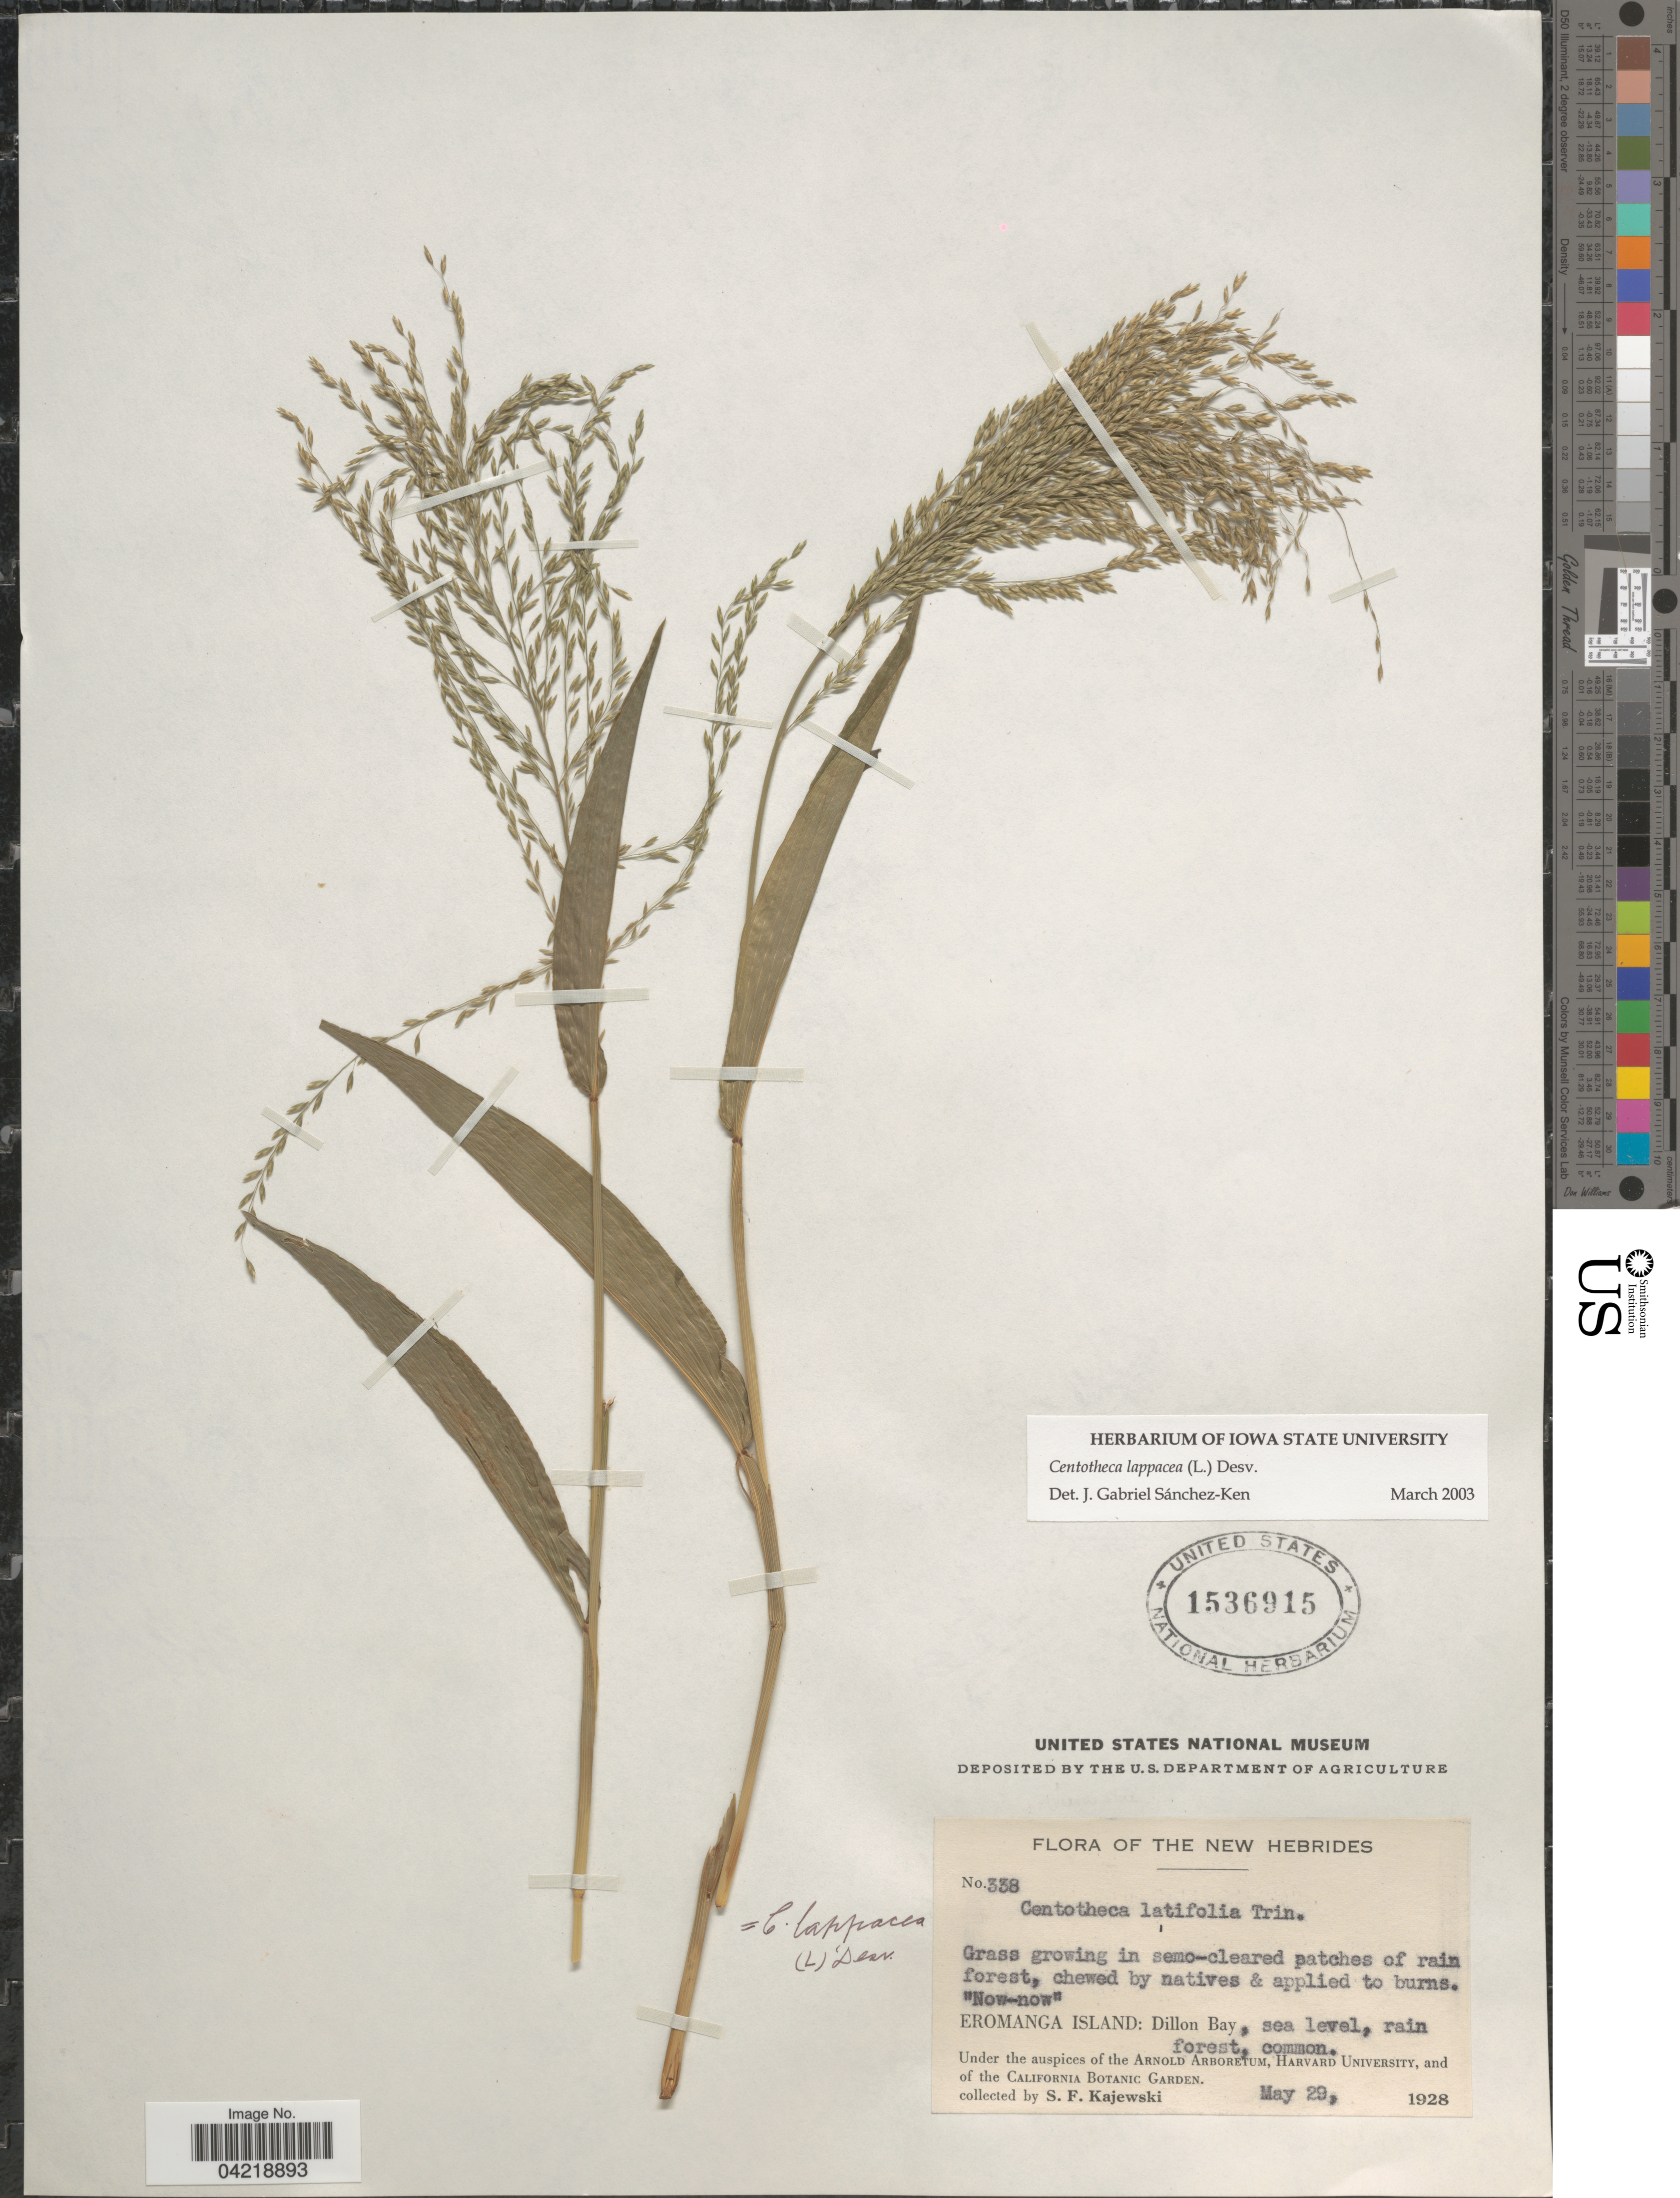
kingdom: Plantae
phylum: Tracheophyta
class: Liliopsida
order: Poales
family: Poaceae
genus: Centotheca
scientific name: Centotheca lappacea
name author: (L.) Desv.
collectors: S. Kajewski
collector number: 338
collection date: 1928-05-29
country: Vanuatu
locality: New Hebrides. Eromanga Island: Dillon Bay.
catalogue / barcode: US 1536915